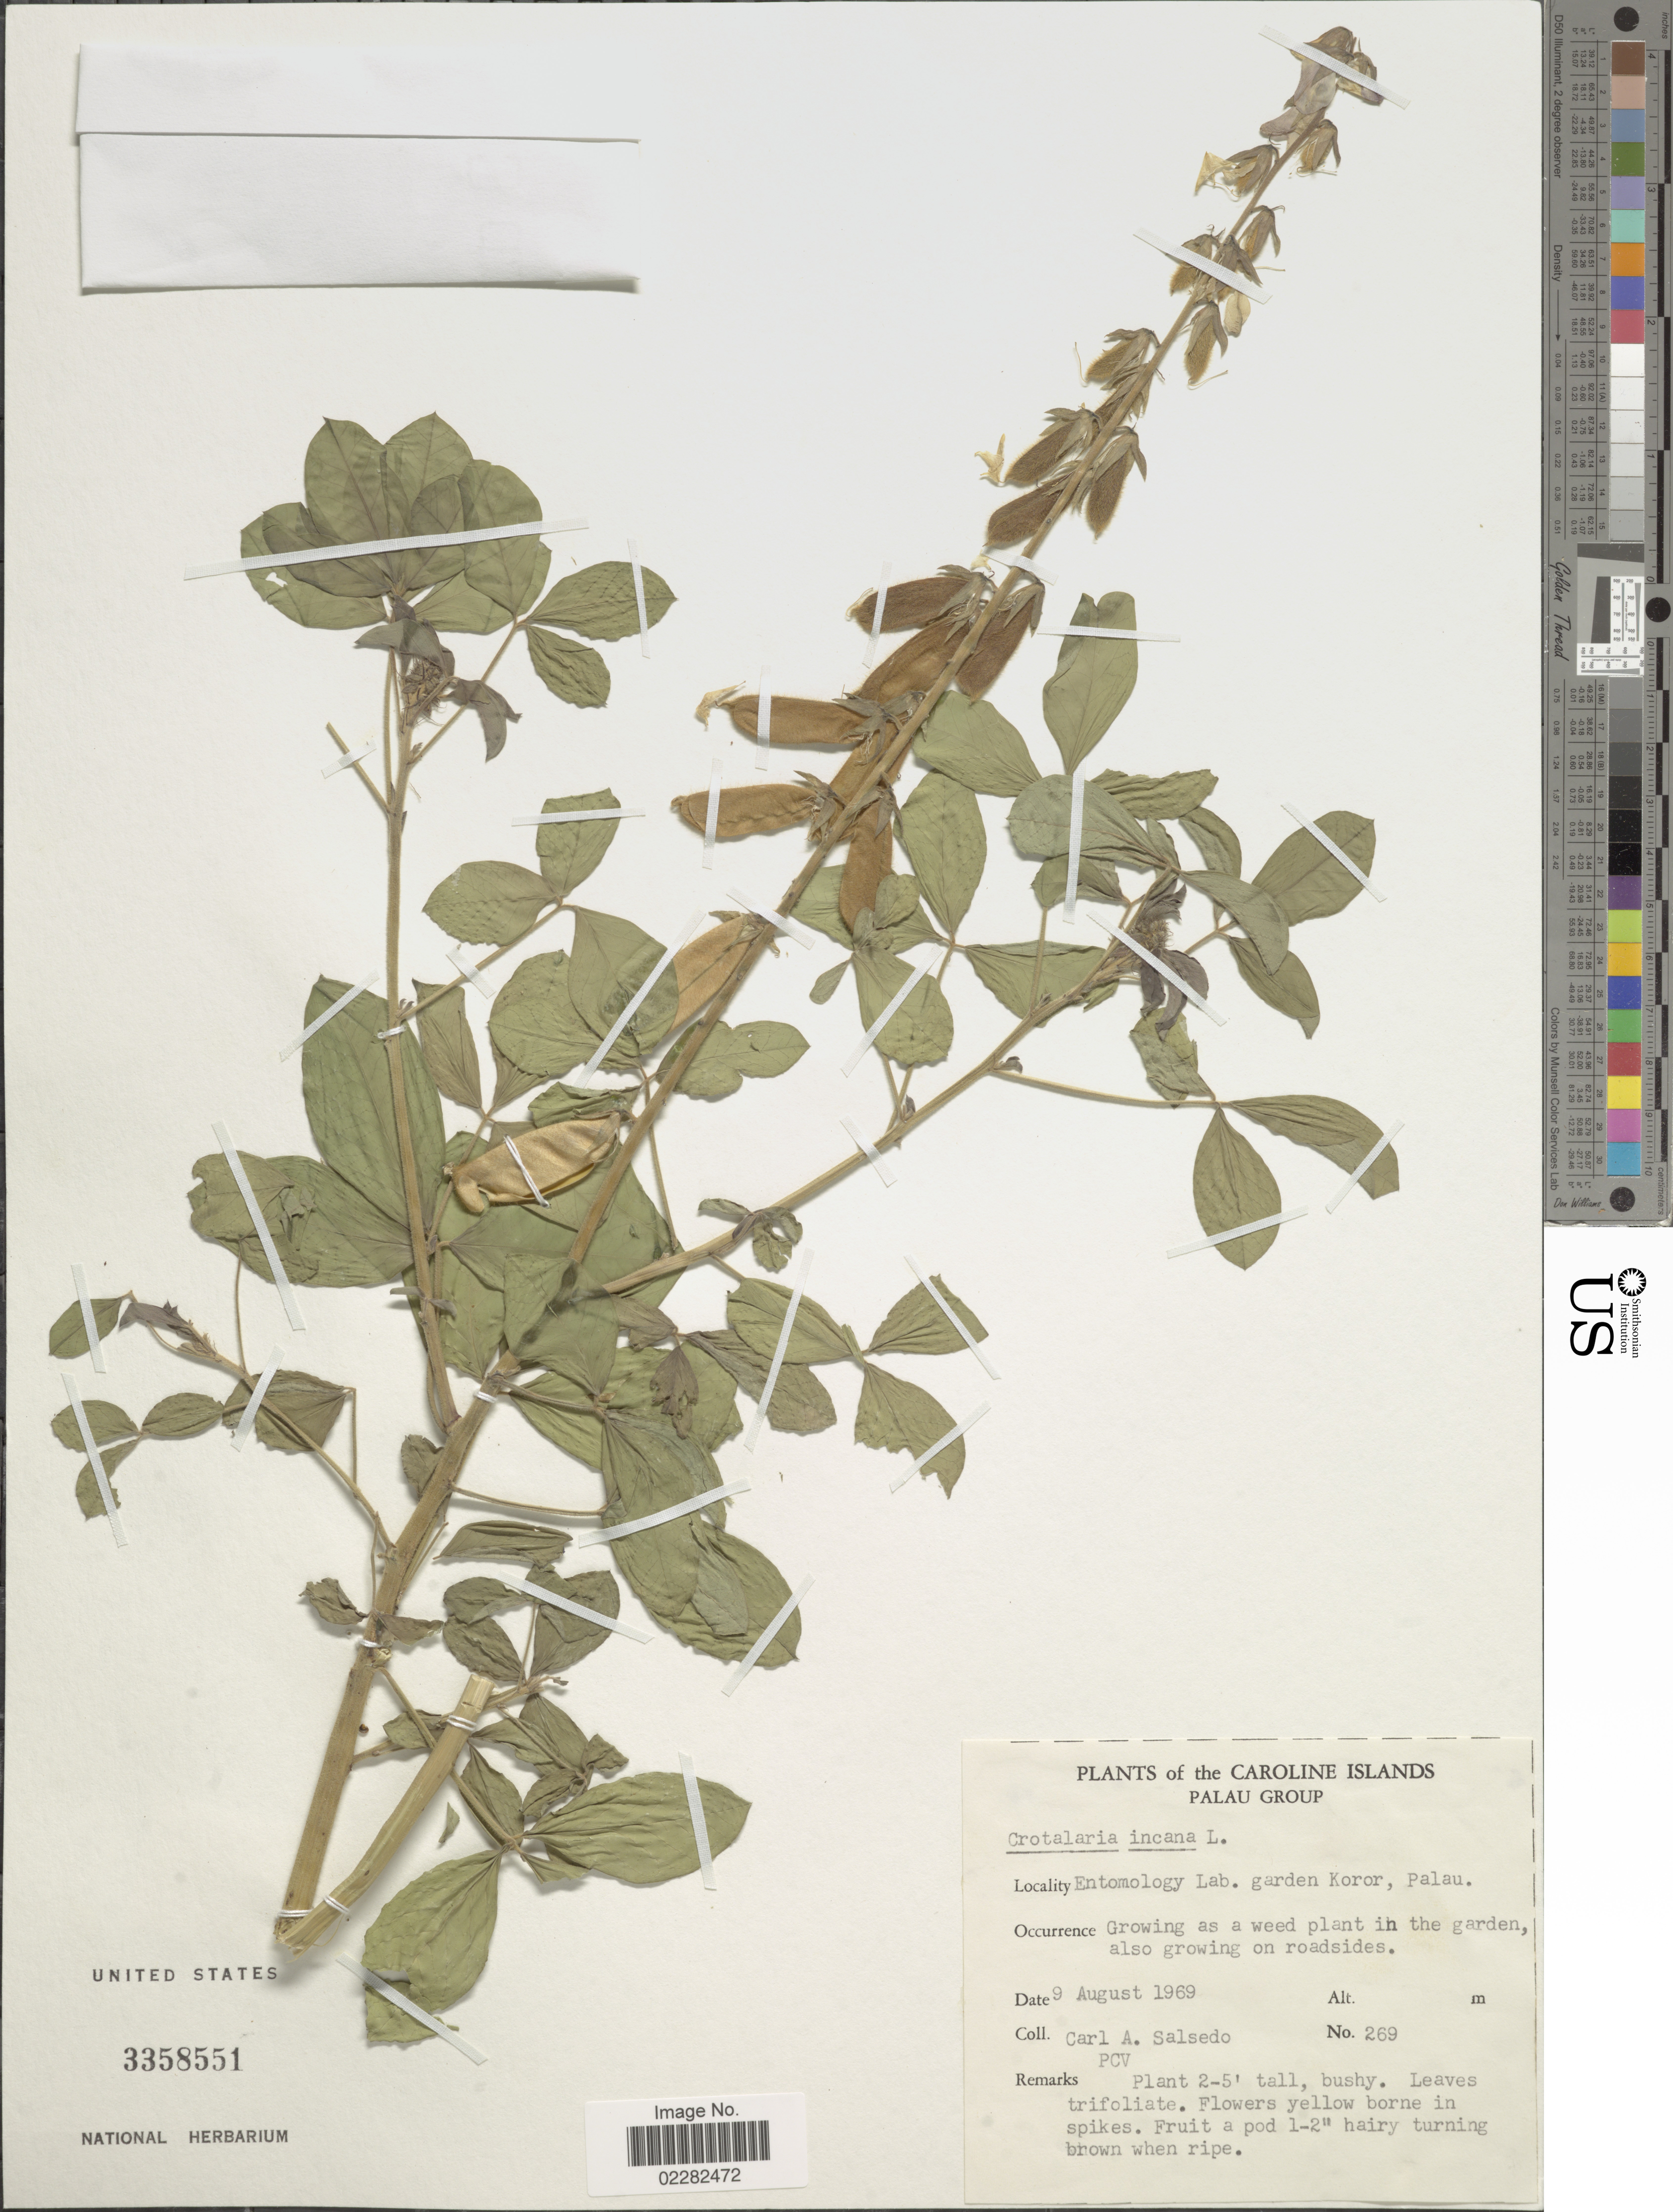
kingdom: Plantae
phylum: Tracheophyta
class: Magnoliopsida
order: Fabales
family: Fabaceae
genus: Crotalaria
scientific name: Crotalaria incana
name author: L.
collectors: C.A. Salsedo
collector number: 269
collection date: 1969-08-09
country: Palau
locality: Caroline Islands, Palau Group, Entomology Lab, garden Koror, Palau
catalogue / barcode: US 3358551